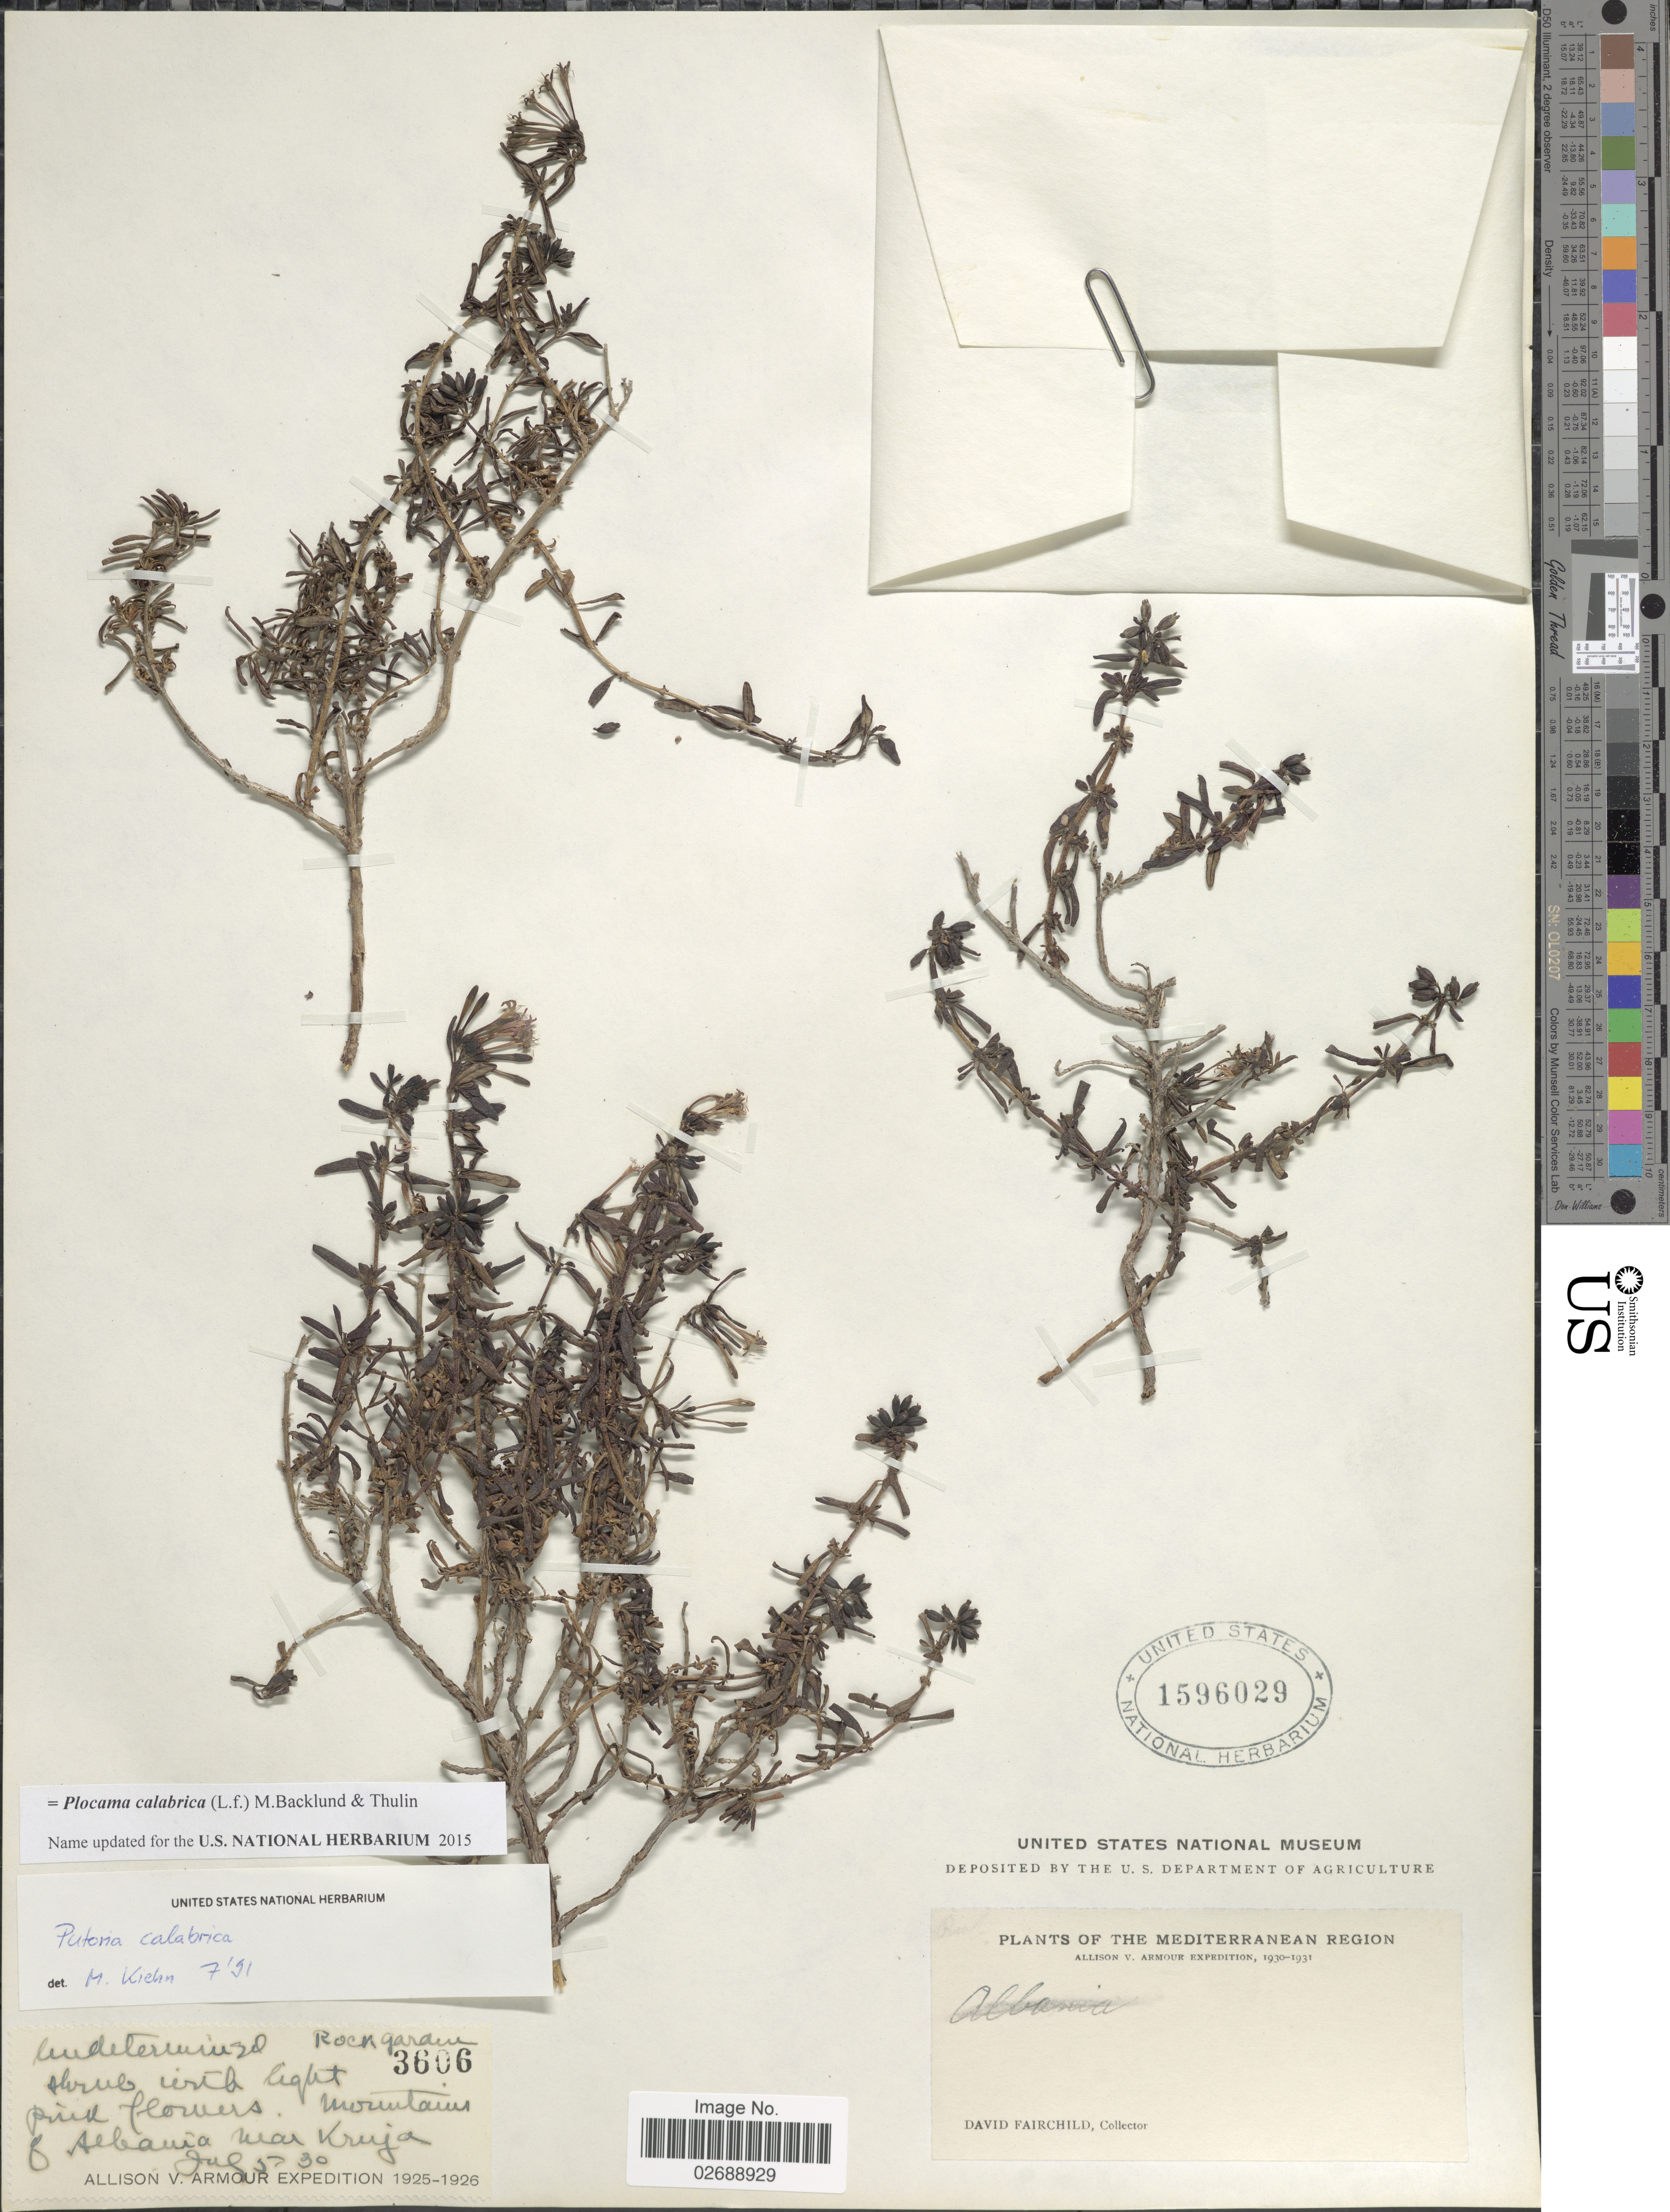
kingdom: Plantae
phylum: Tracheophyta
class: Magnoliopsida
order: Gentianales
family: Rubiaceae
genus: Plocama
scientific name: Plocama calabrica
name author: (L. f.) M.Backlund & Thulin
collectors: D. Fairchild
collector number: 3606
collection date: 1930-07-05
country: Albania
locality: Mediterranean Region. Mountains of Albania near Krujë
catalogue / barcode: US 1596029